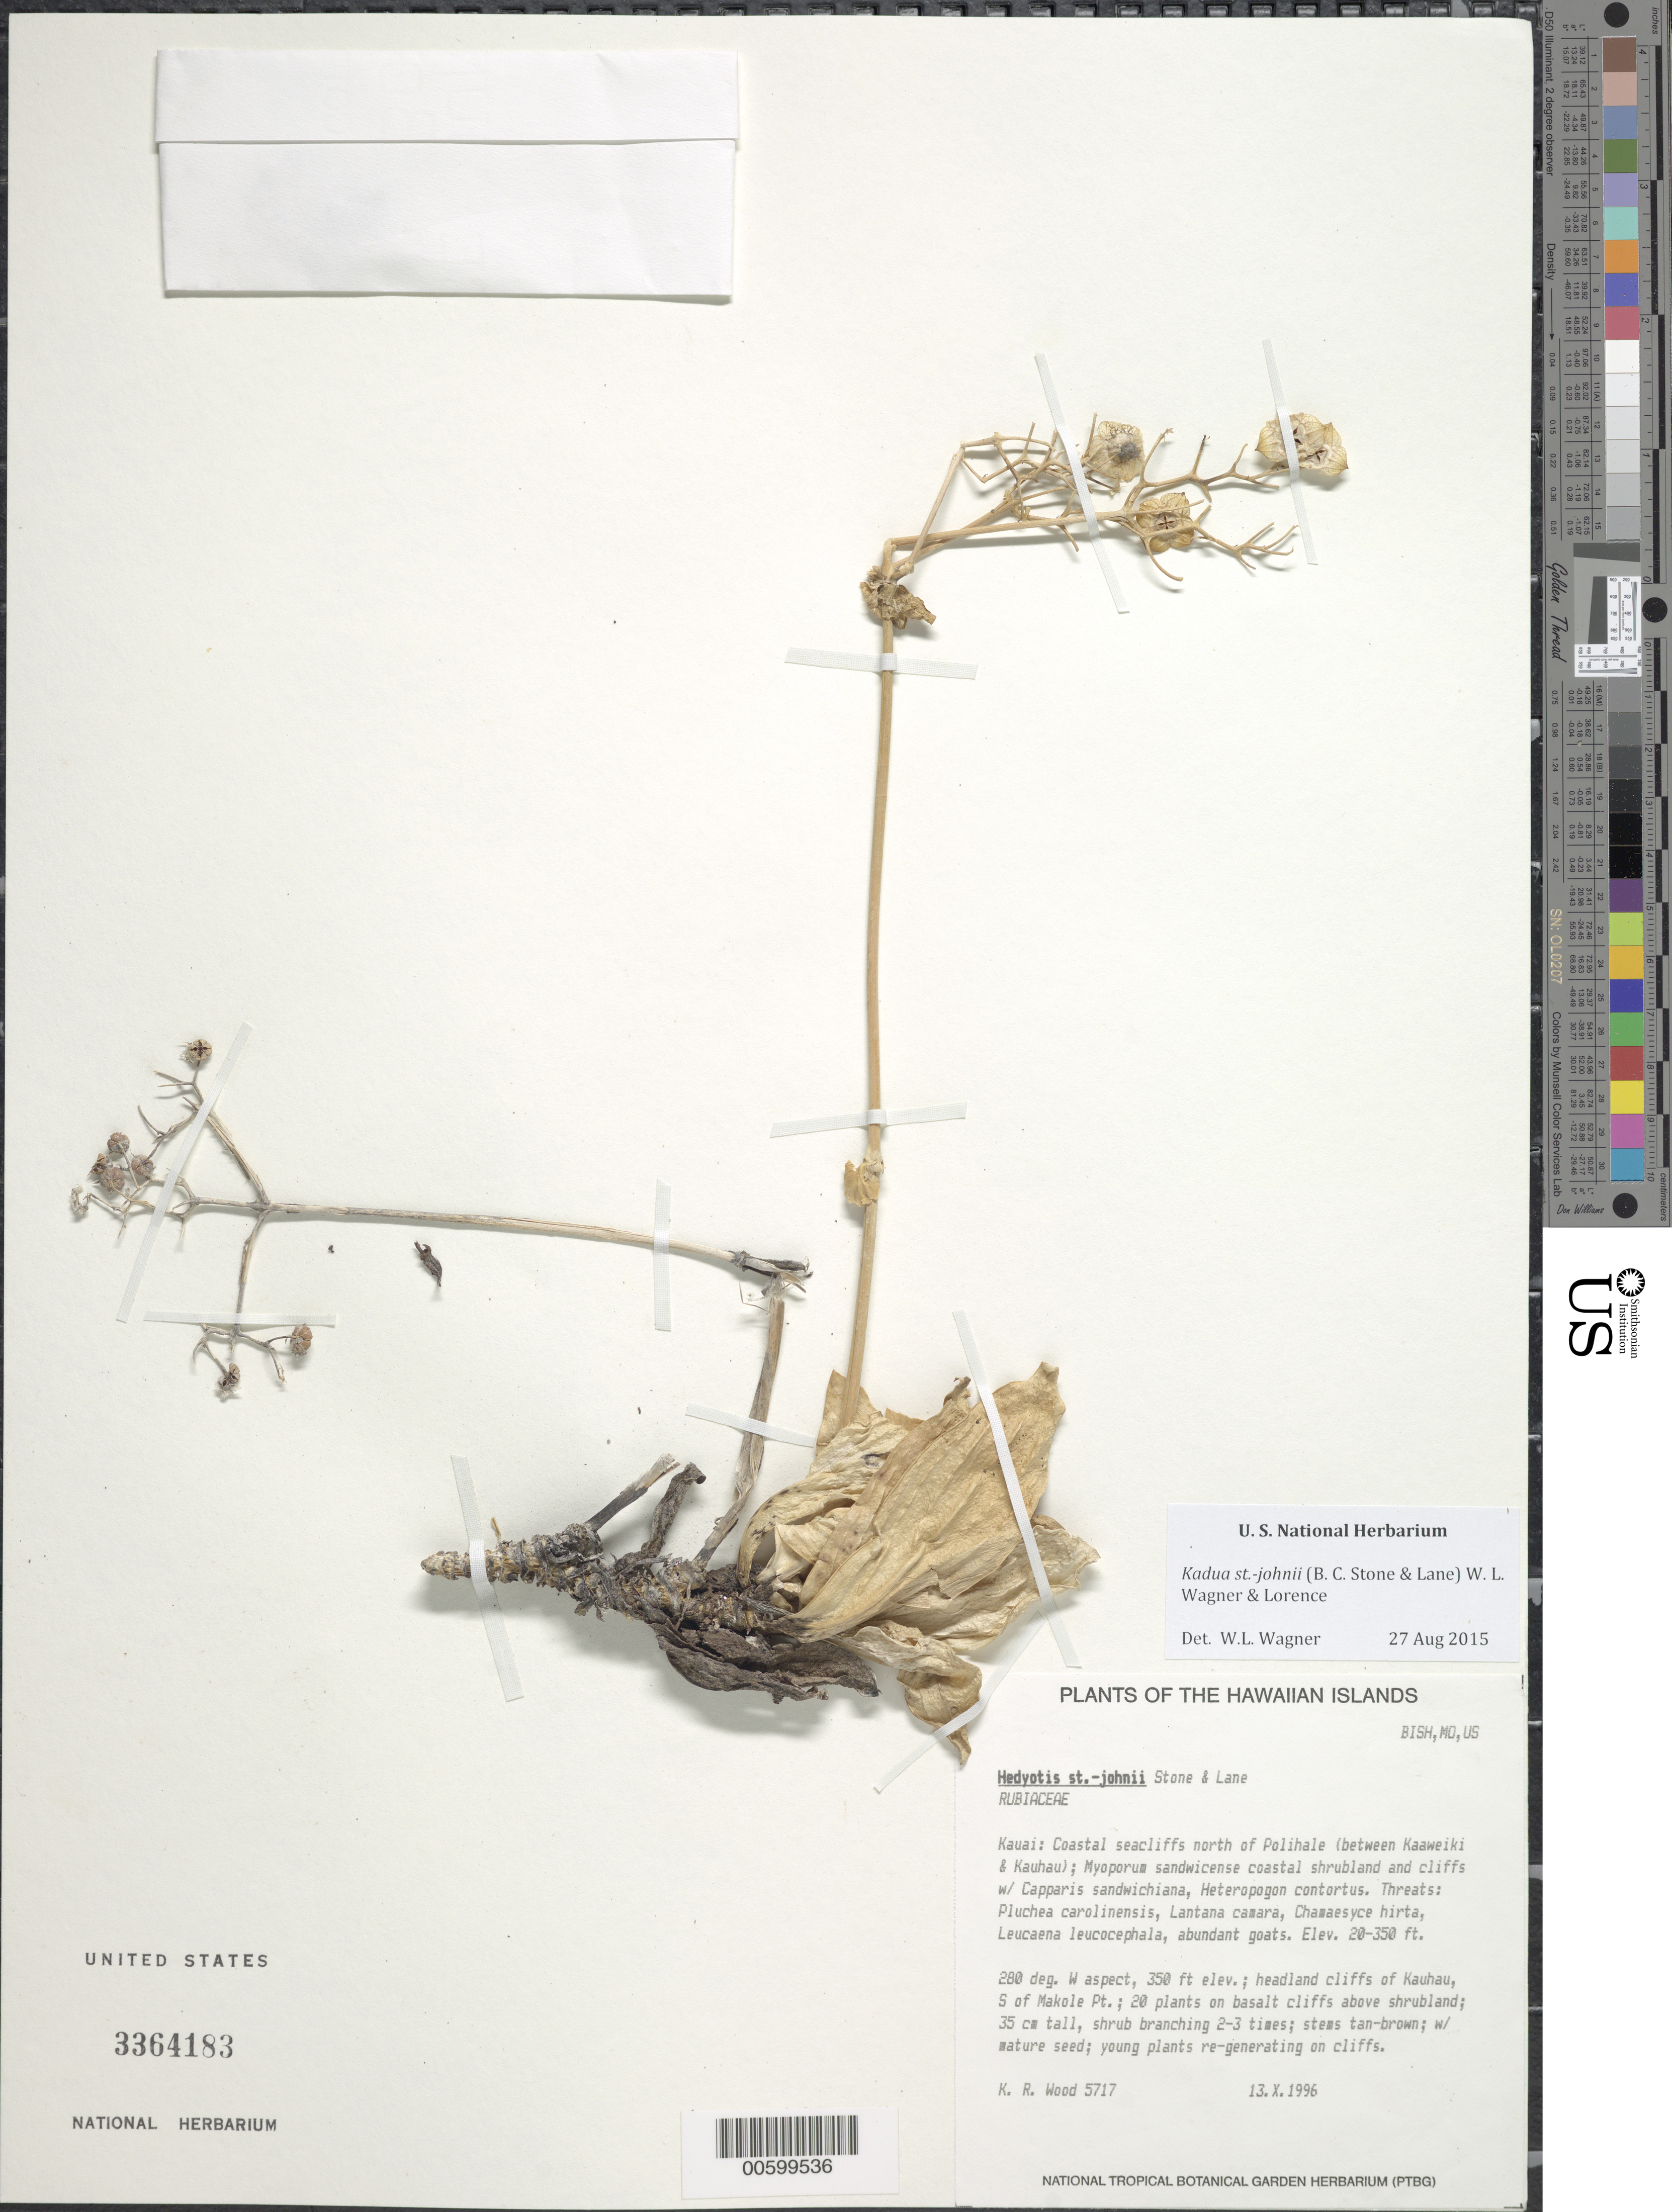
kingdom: Plantae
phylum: Tracheophyta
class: Magnoliopsida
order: Gentianales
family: Rubiaceae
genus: Kadua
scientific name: Kadua st.-johnii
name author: (B.C. Stone & Lane) W.L. Wagner & Lorence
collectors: K. R. Wood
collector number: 5717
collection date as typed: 13 Oct 1996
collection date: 1996-10-13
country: United States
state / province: Hawaii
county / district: Kauai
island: Kaua'i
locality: Coastal seacliffs N of Polihale (between Kaaweiki & Kauhau). Headland cliffs of Kauhau, S of Makole Pt.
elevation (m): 6.096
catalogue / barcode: US 3364183